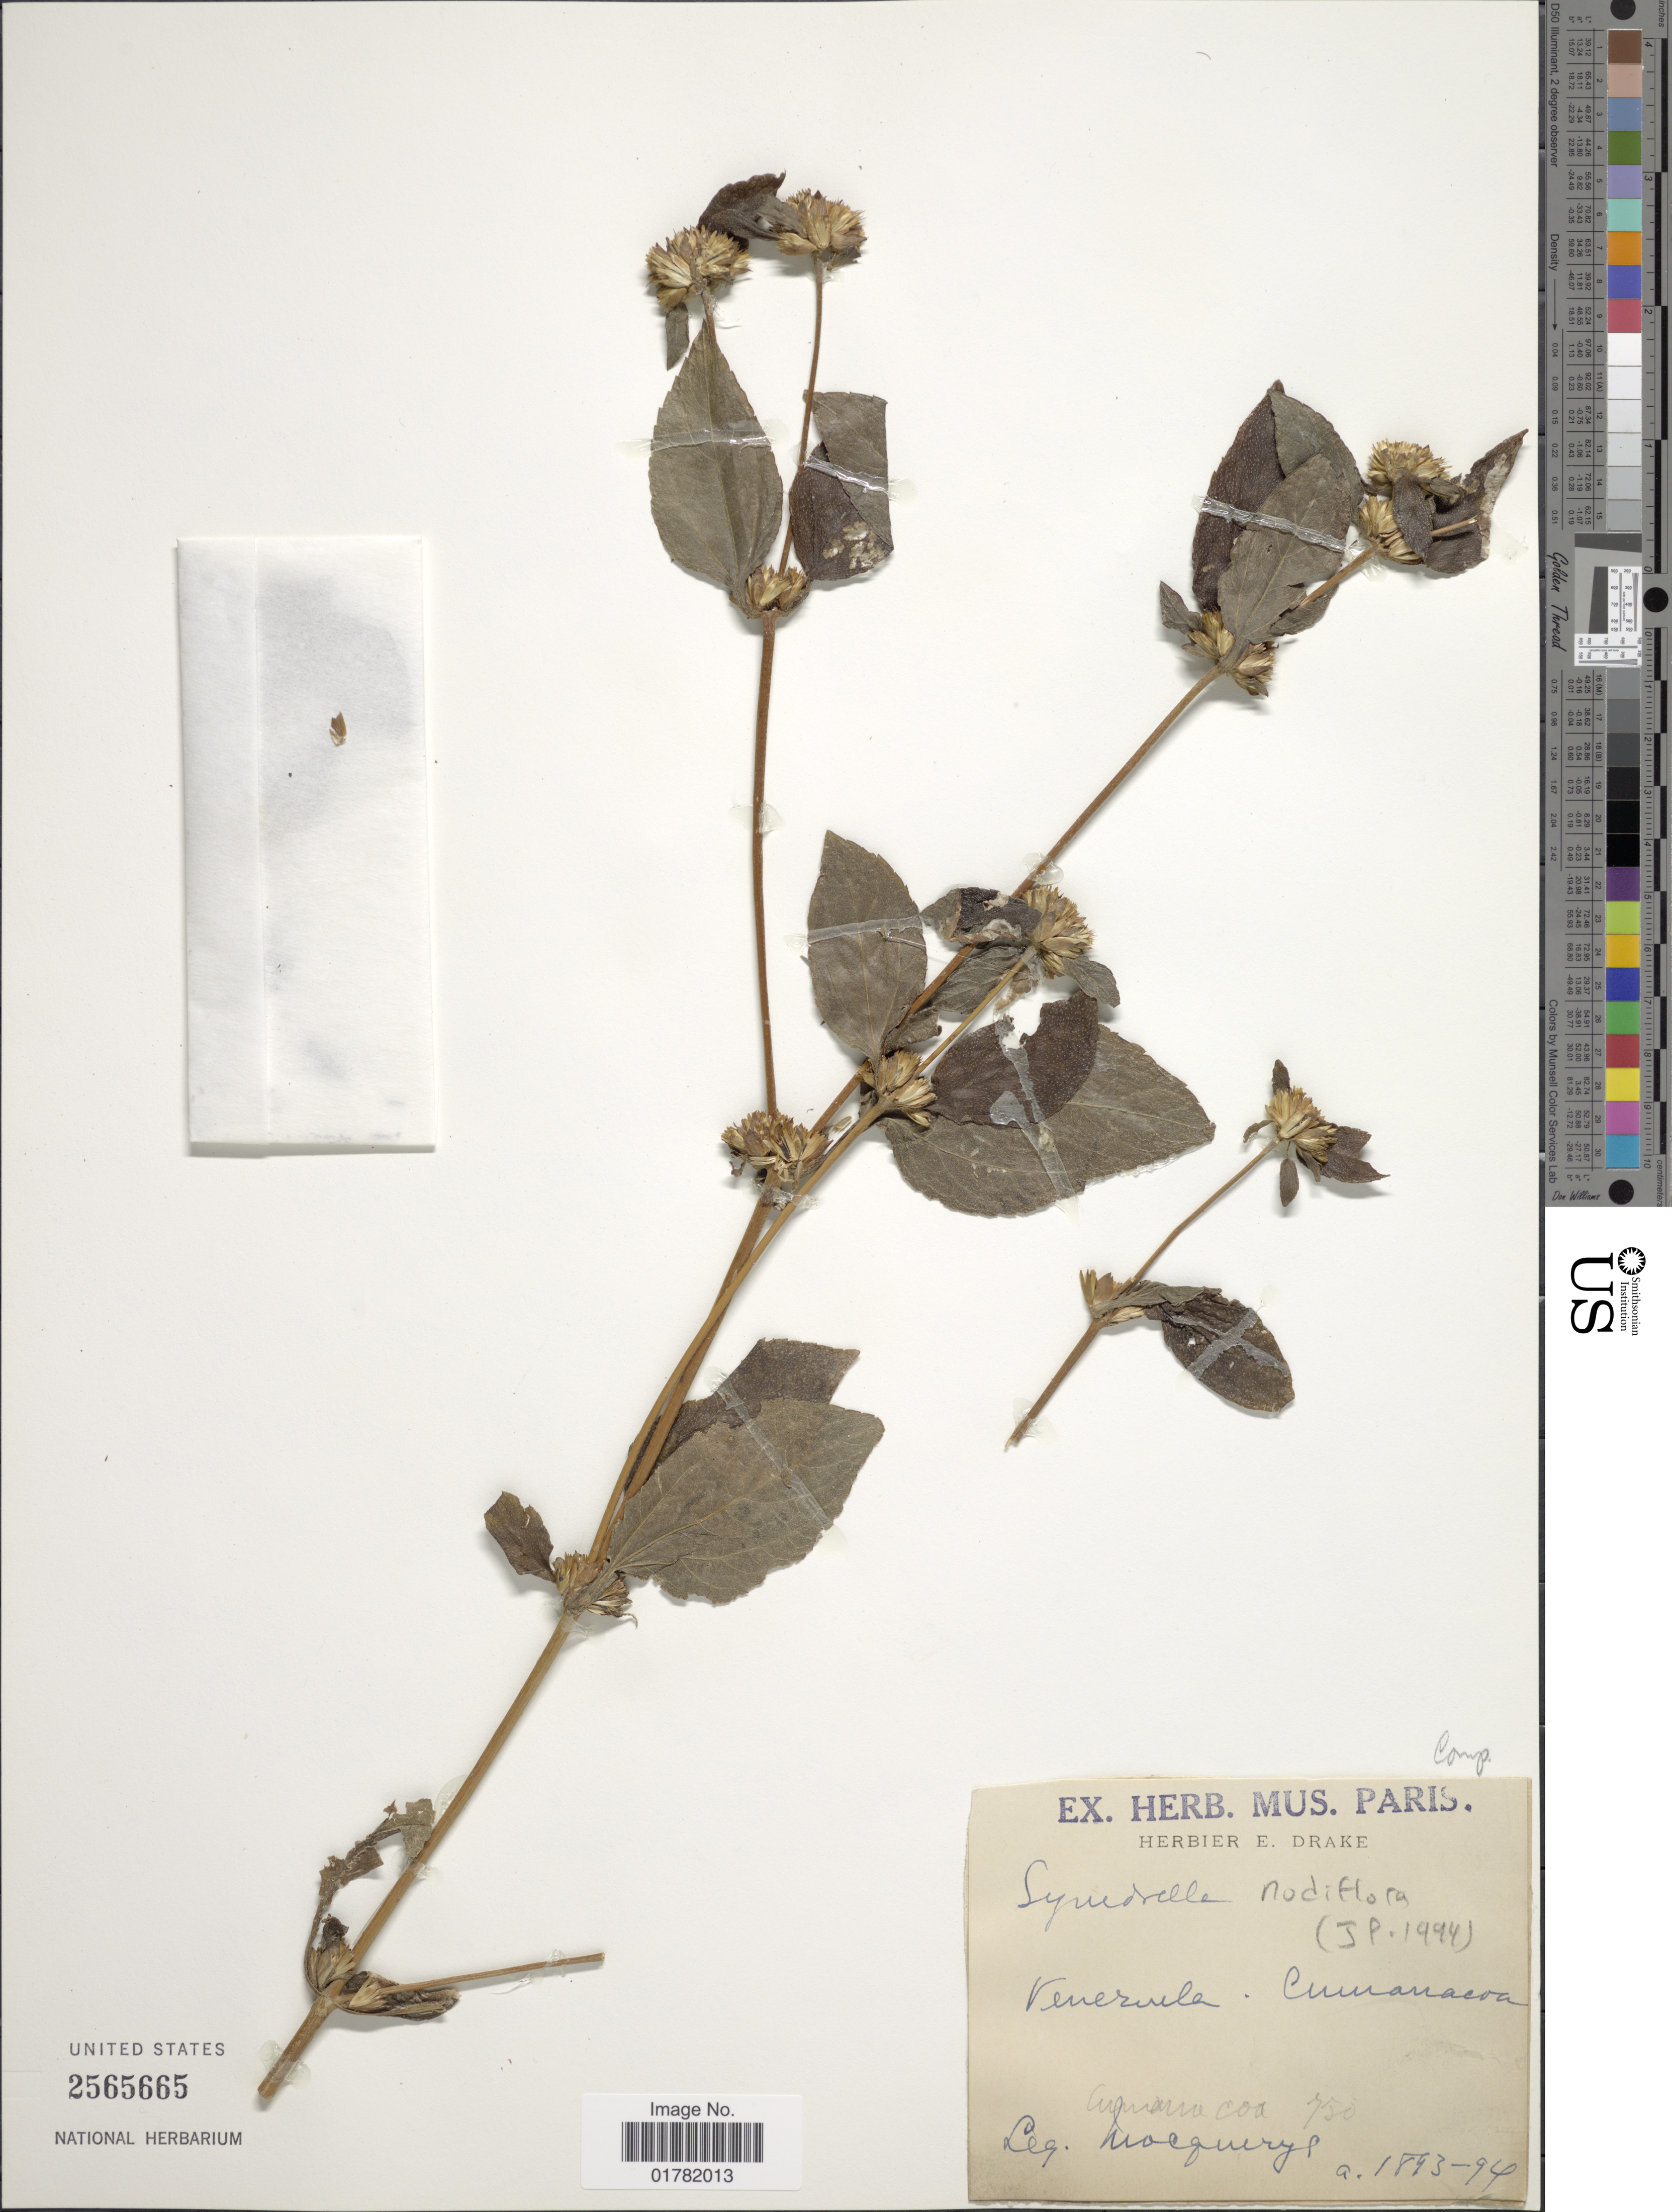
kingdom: Plantae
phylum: Tracheophyta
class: Magnoliopsida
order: Asterales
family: Asteraceae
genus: Synedrella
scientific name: Synedrella nodiflora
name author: (L.) Gaertn.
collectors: A. Mocquerys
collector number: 750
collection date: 1893/1894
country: Venezuela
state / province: Sucre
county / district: Montes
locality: Cumanacoa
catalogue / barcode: US 2565665